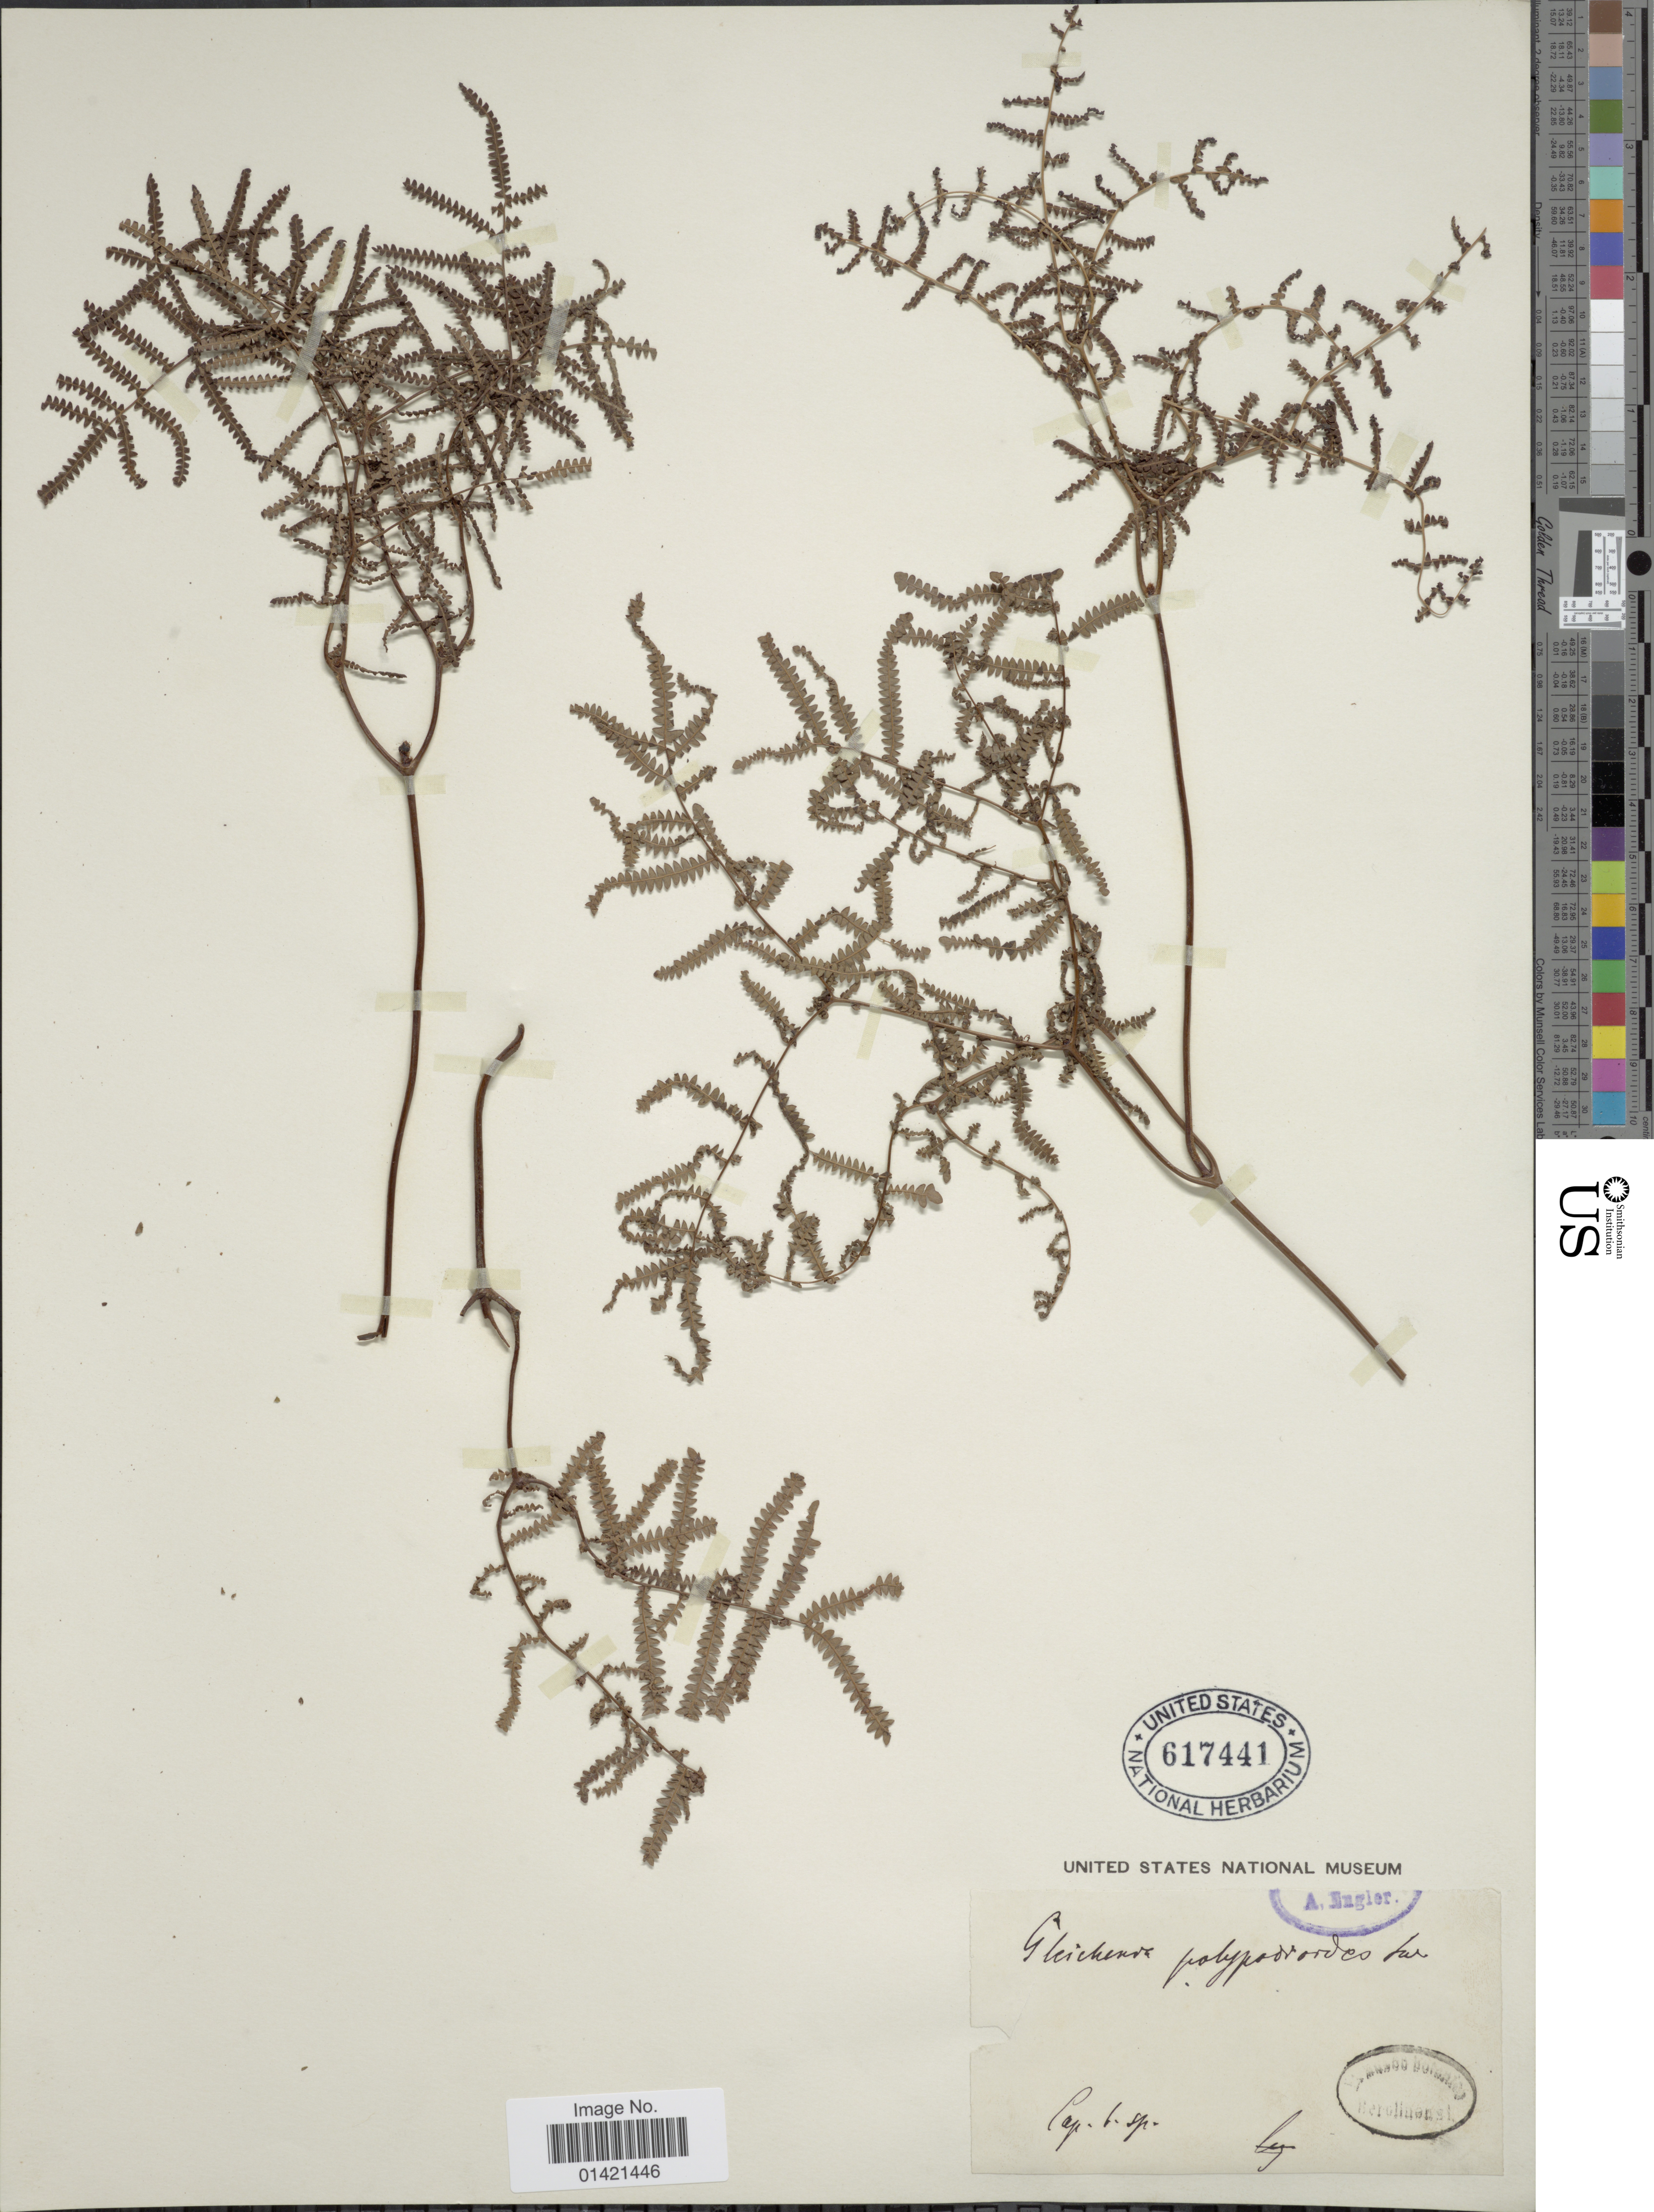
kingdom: Plantae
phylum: Tracheophyta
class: Polypodiopsida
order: Gleicheniales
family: Gleicheniaceae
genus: Gleichenia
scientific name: Gleichenia polypodioides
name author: (L.) Sm.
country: South Africa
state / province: Western Cape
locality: Cap. b. sp. (Caput bonae Spei= Cape of Good Hope).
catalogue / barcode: US 617441